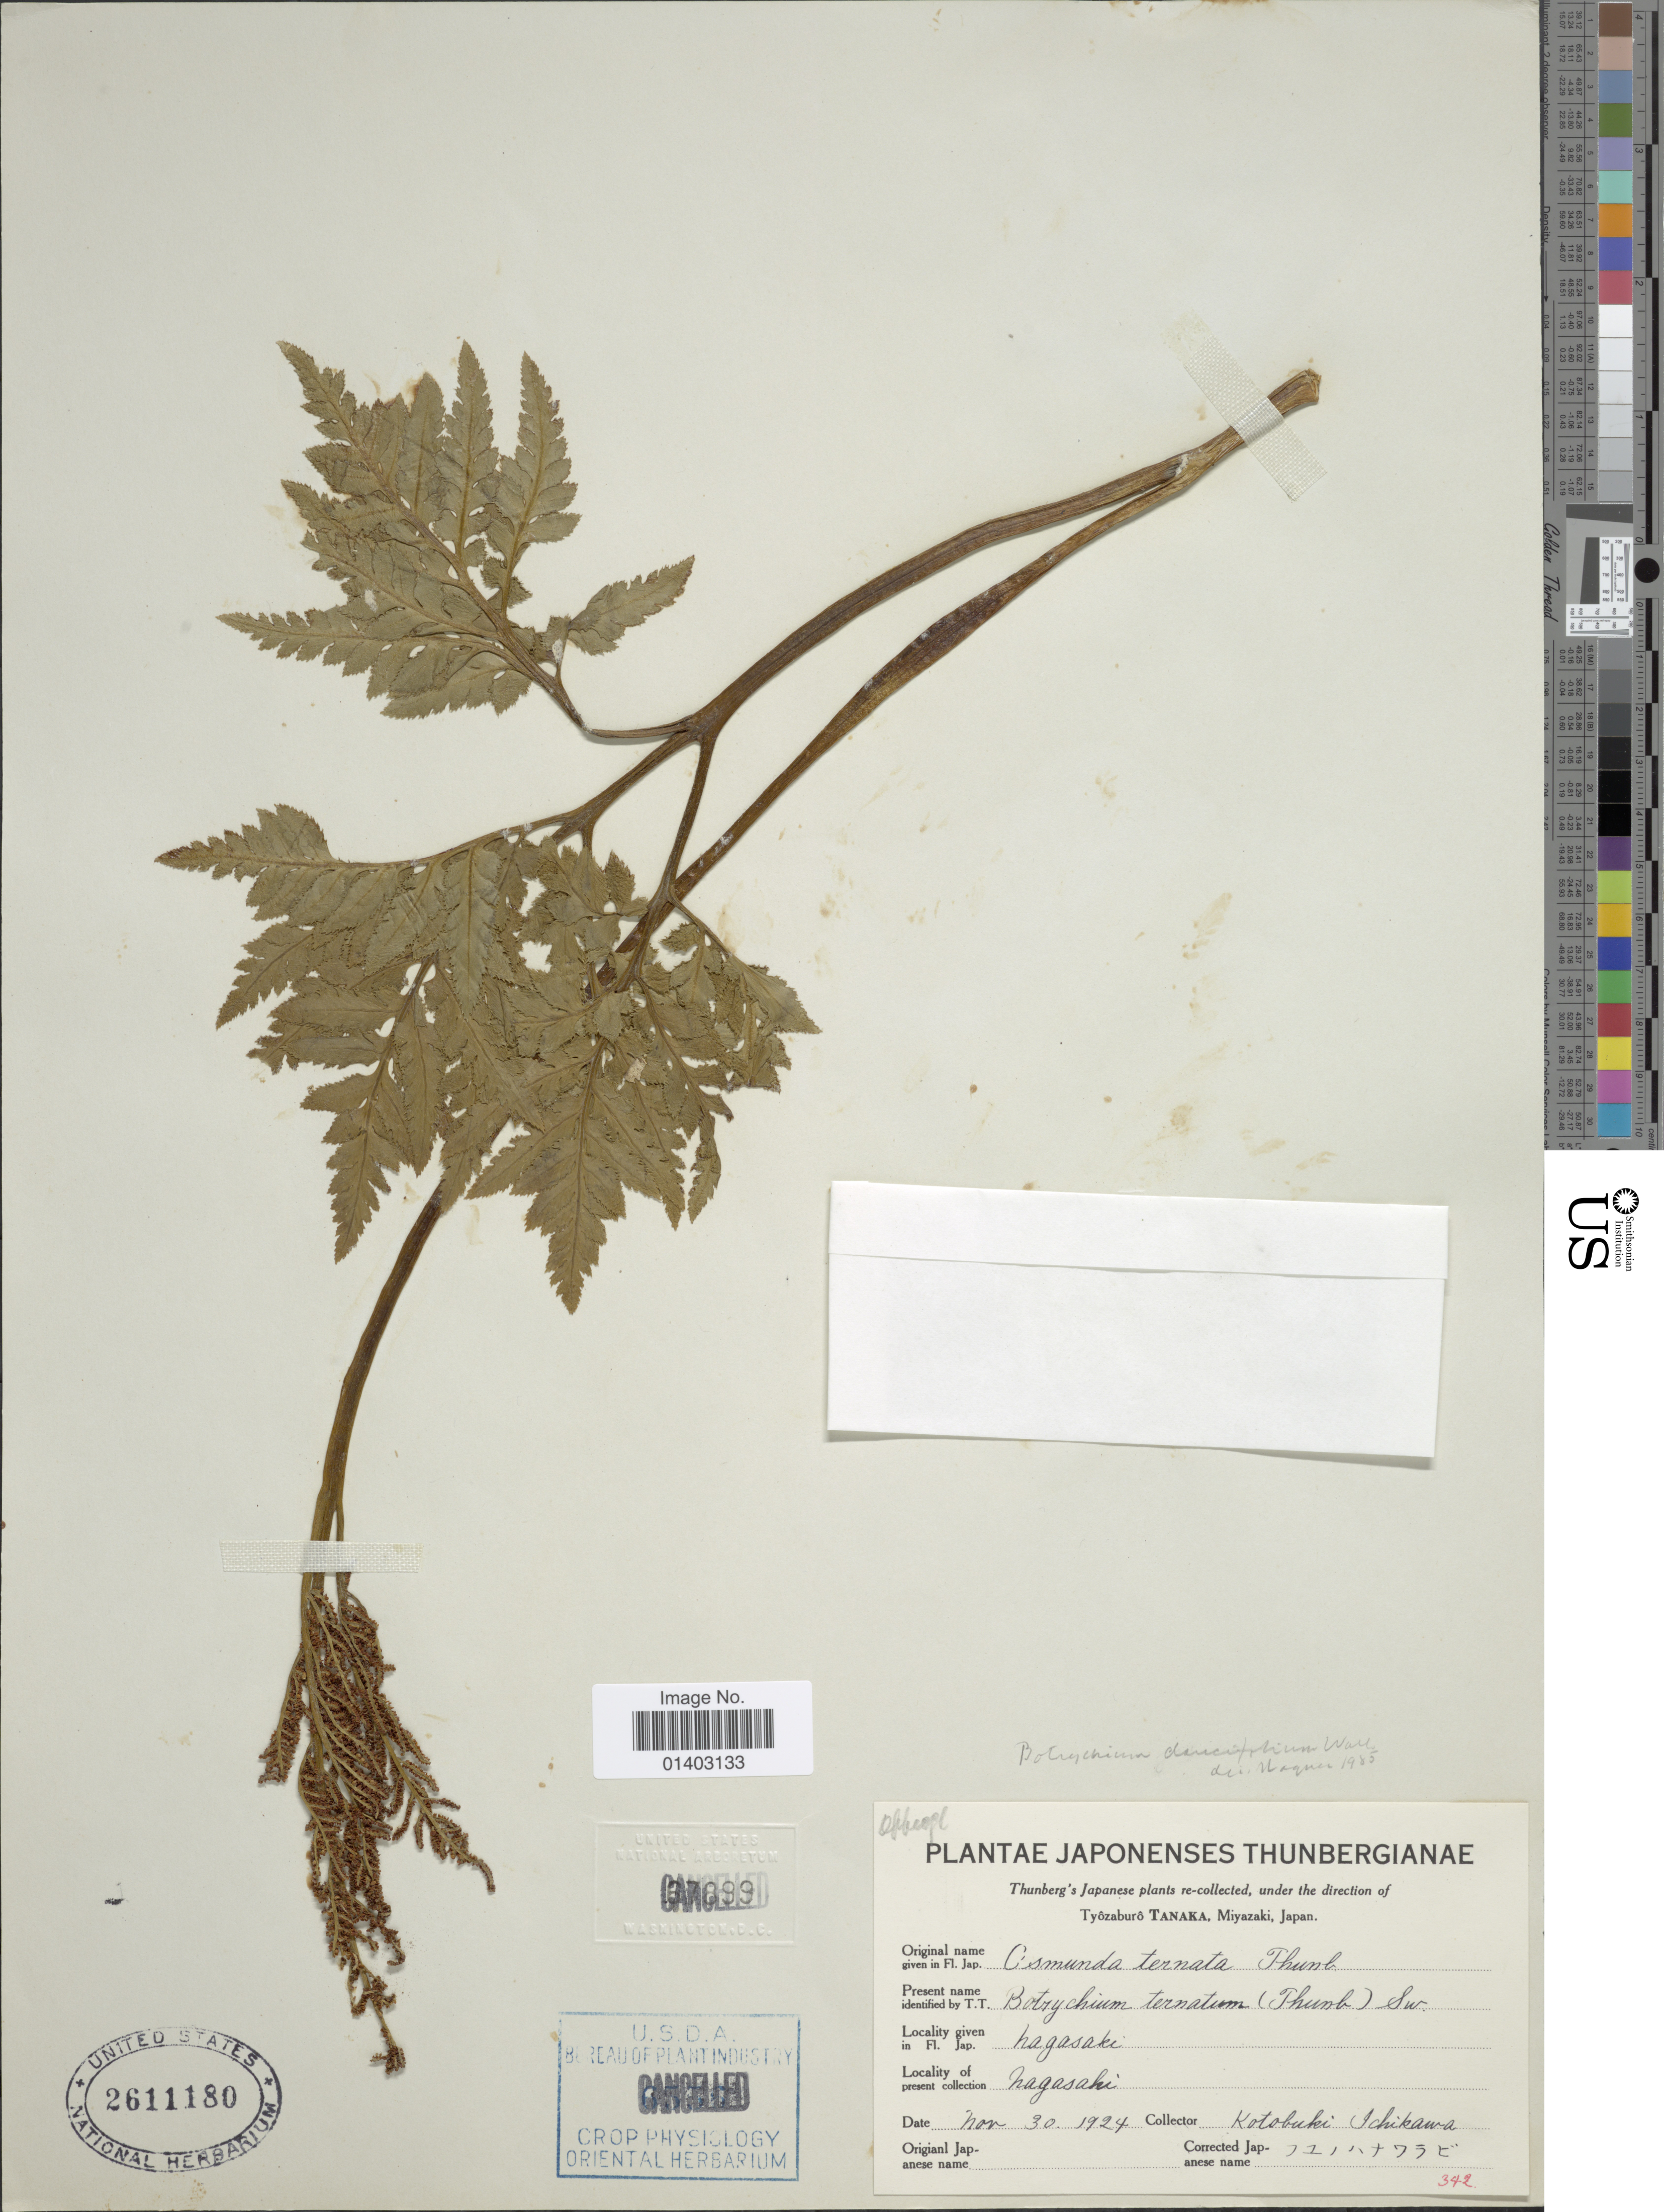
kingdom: Plantae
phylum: Tracheophyta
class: Polypodiopsida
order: Ophioglossales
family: Ophioglossaceae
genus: Botrychium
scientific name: Botrychium daucifolium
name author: (Wall.) Hook. & Grev.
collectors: K. Ichikawa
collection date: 1924-11-30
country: Japan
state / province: Nagasaki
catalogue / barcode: US 2611180